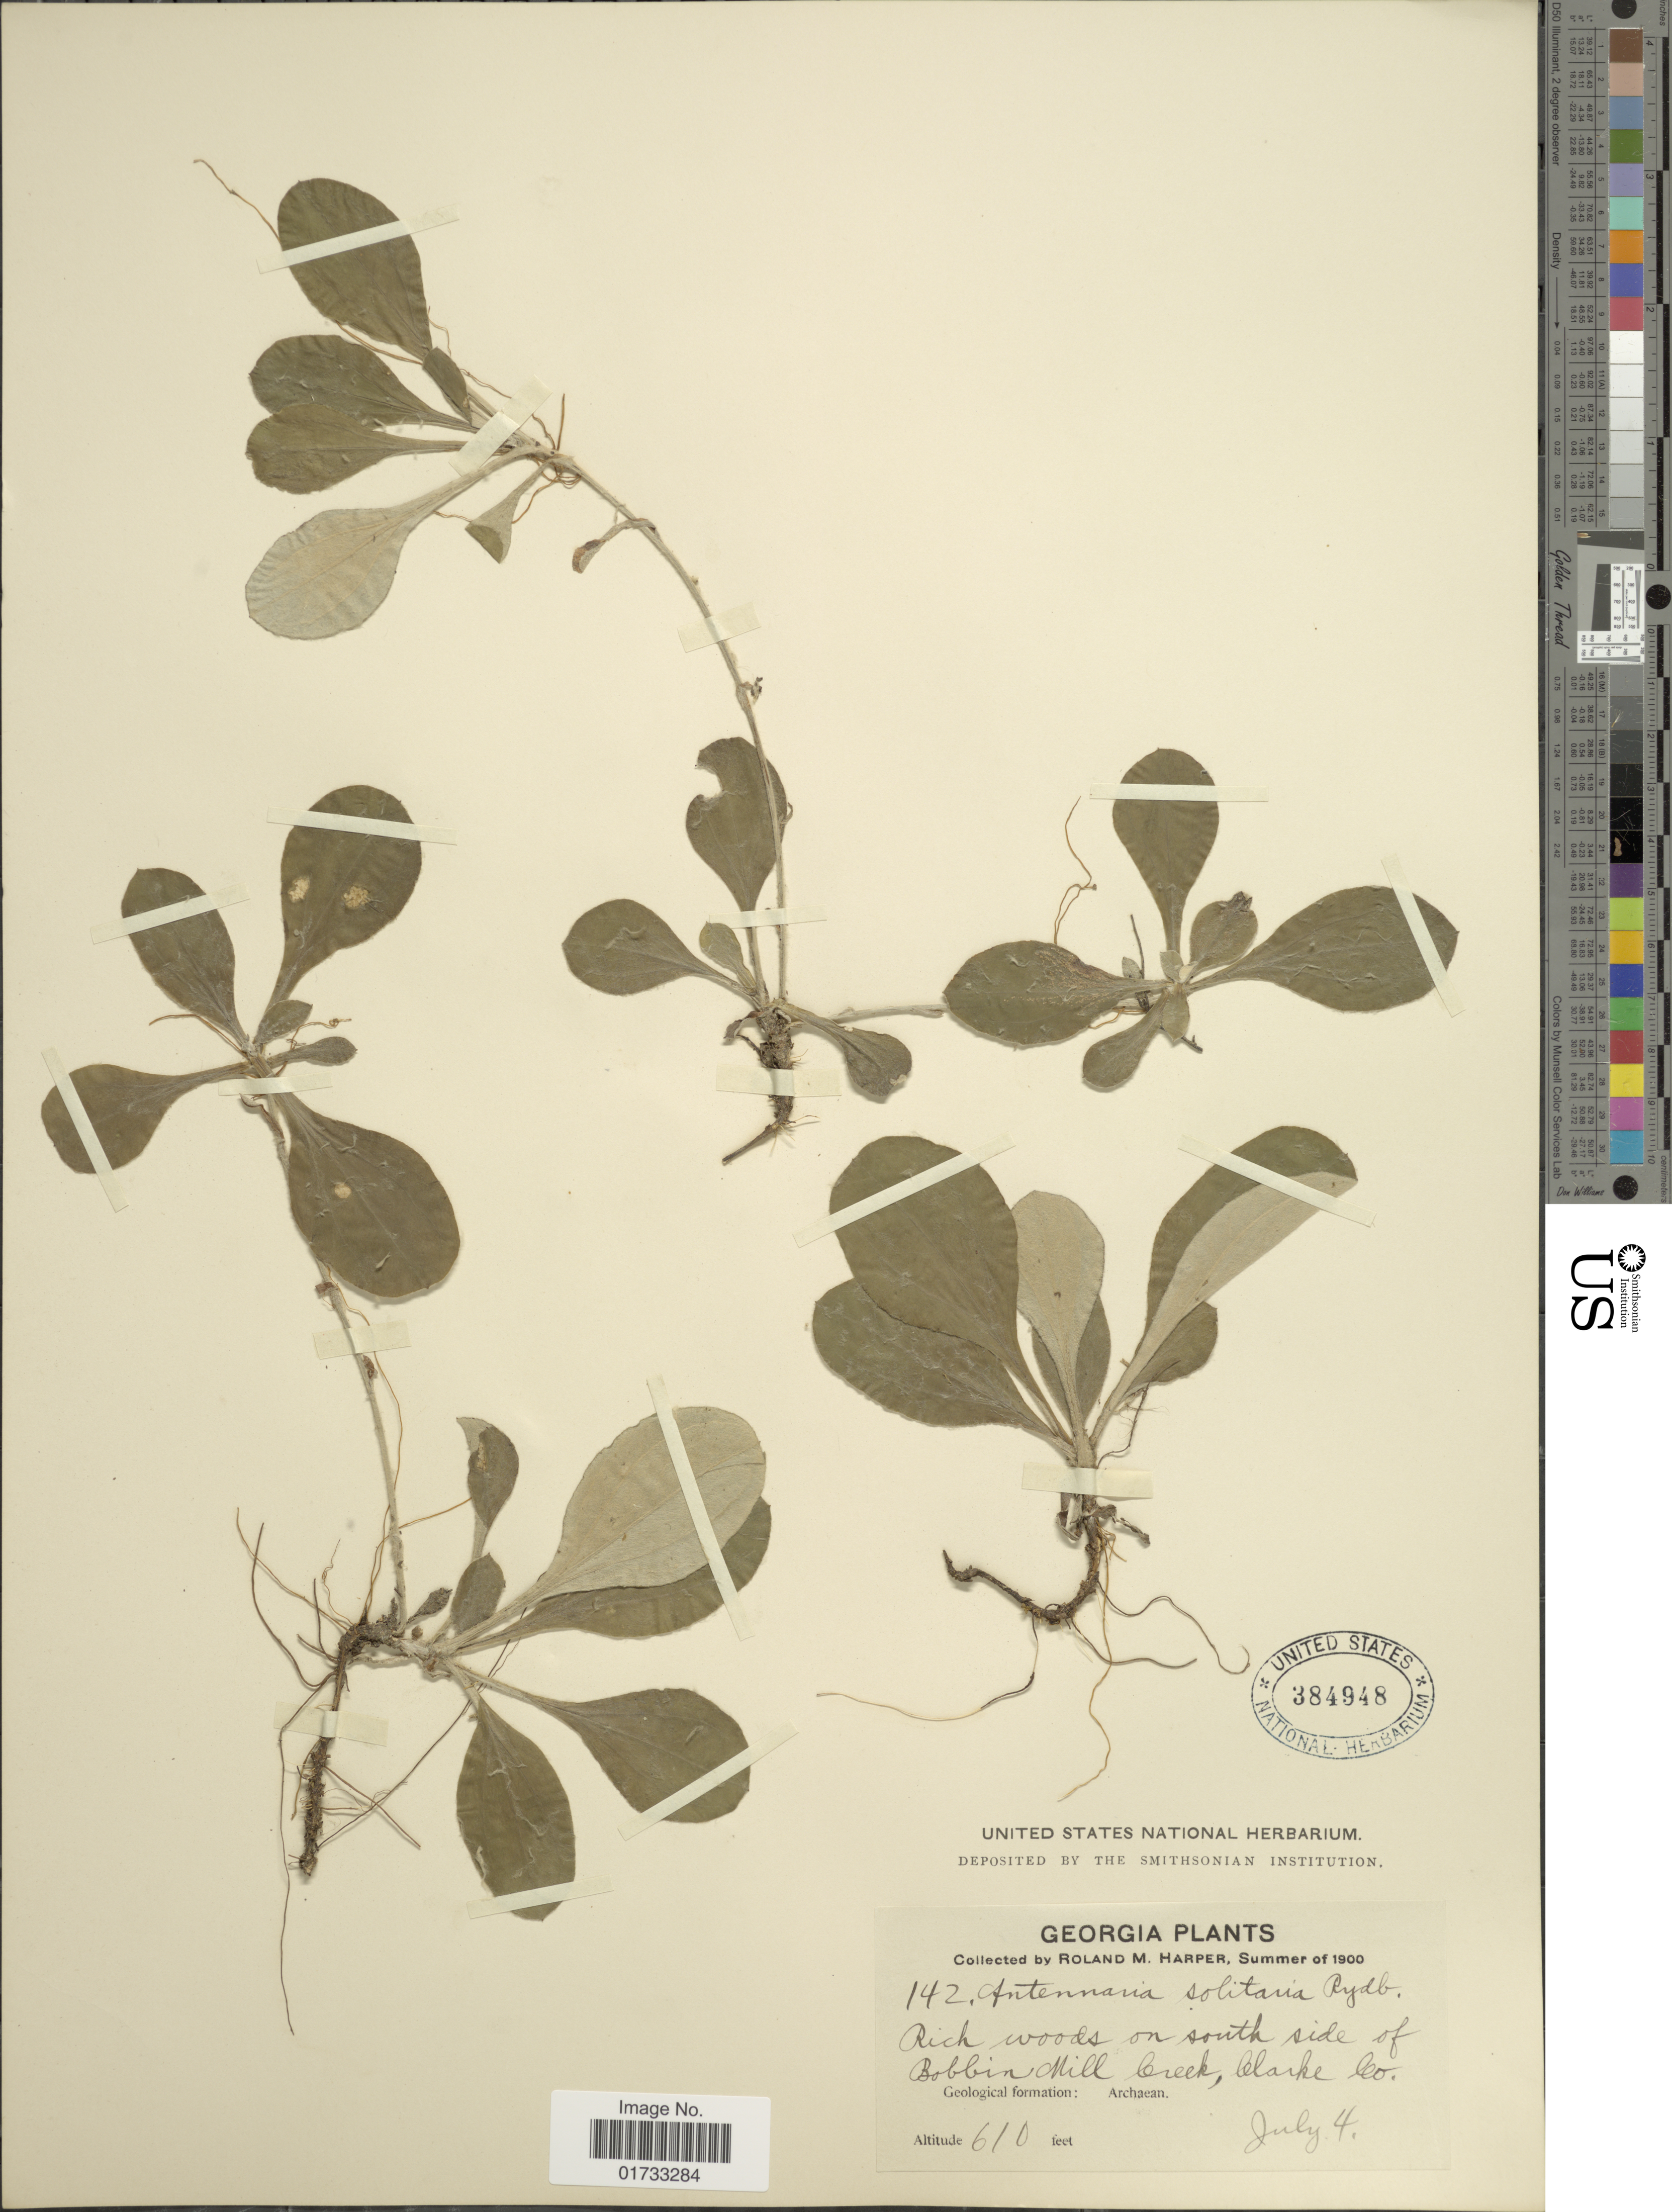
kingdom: Plantae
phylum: Tracheophyta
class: Magnoliopsida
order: Asterales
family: Asteraceae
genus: Antennaria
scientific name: Antennaria solitaria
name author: Rydb.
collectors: R. M. Harper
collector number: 142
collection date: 1900-07-04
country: United States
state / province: Georgia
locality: Rich woods on south side of Bobbin Mill Creek, Clarke Co., Archaean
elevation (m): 186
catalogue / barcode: US 384948